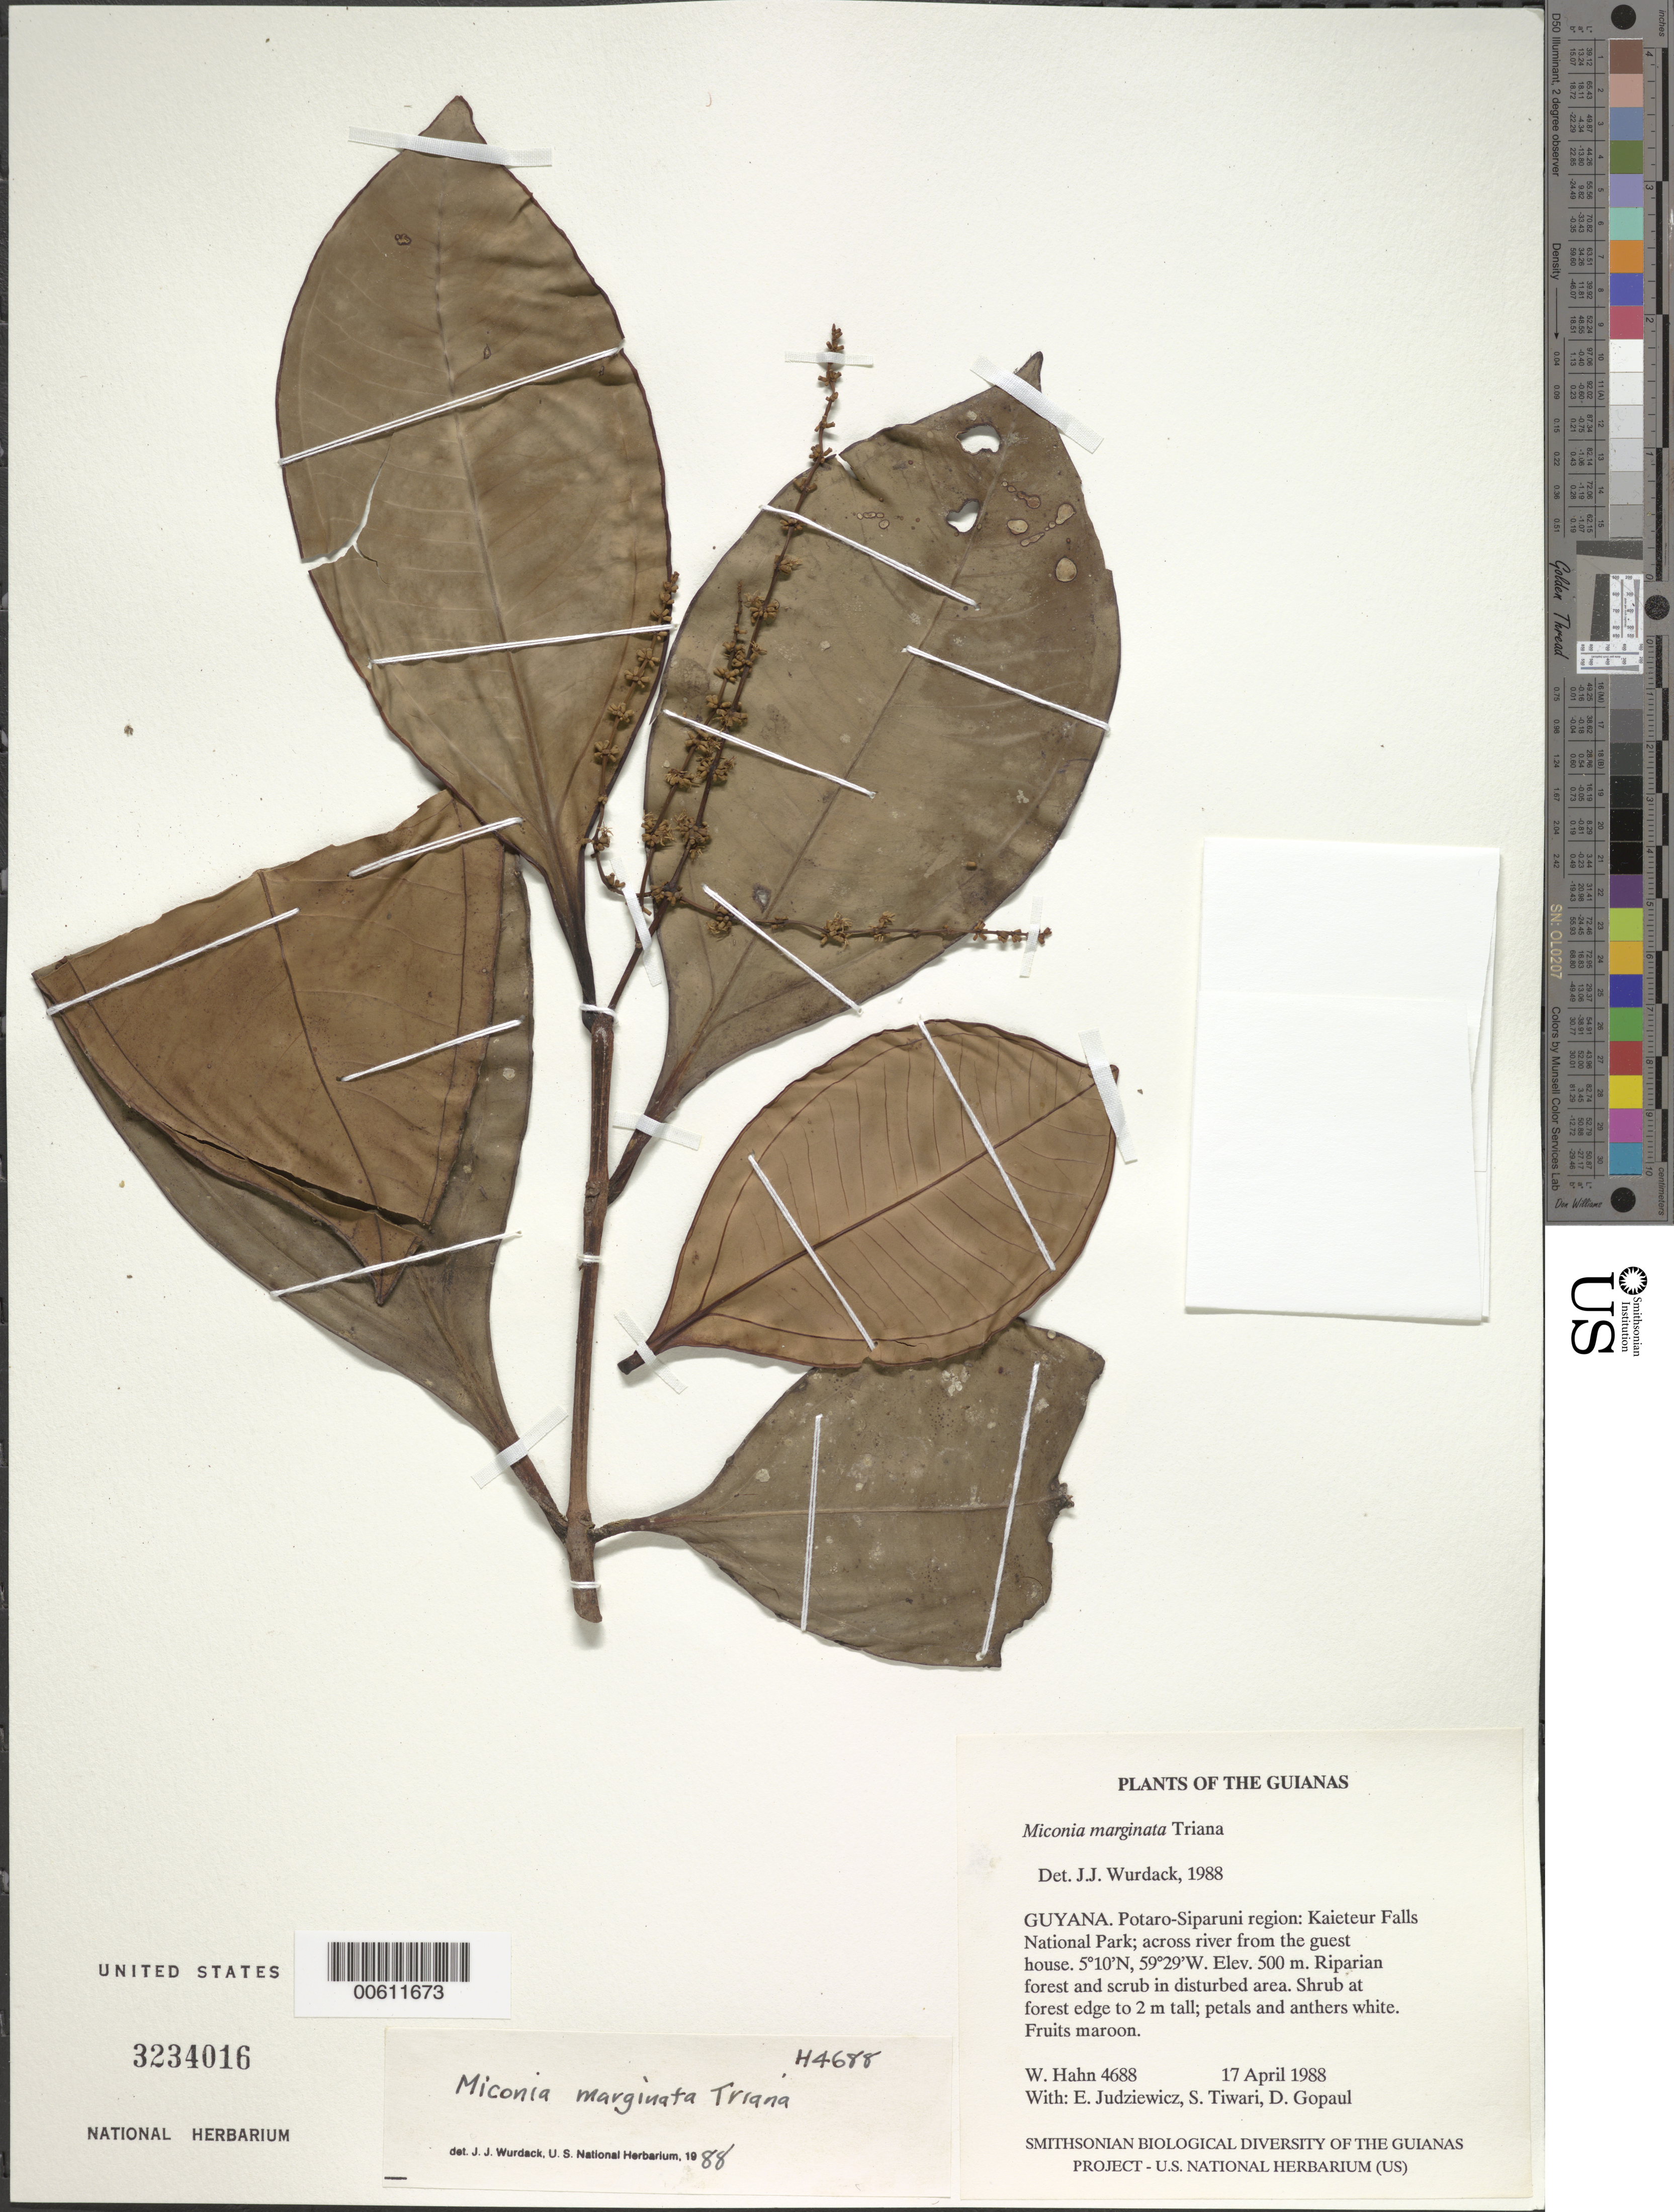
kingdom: Plantae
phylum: Tracheophyta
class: Magnoliopsida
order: Myrtales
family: Melastomataceae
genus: Miconia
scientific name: Miconia marginata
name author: Triana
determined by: Wurdack, John J., (US), US (UNITED STATES)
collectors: W. Hahn, E. J. Judziewicz, S. Tiwari & D. Gopaul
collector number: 4688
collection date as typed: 17 April 1988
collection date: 1988-04-17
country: Guyana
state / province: Potaro-Siparuni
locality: Kaieteur Falls National Park; across river from the guest house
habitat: Riparian forest and scrub in disturbed area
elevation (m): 500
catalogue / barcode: US 3234016